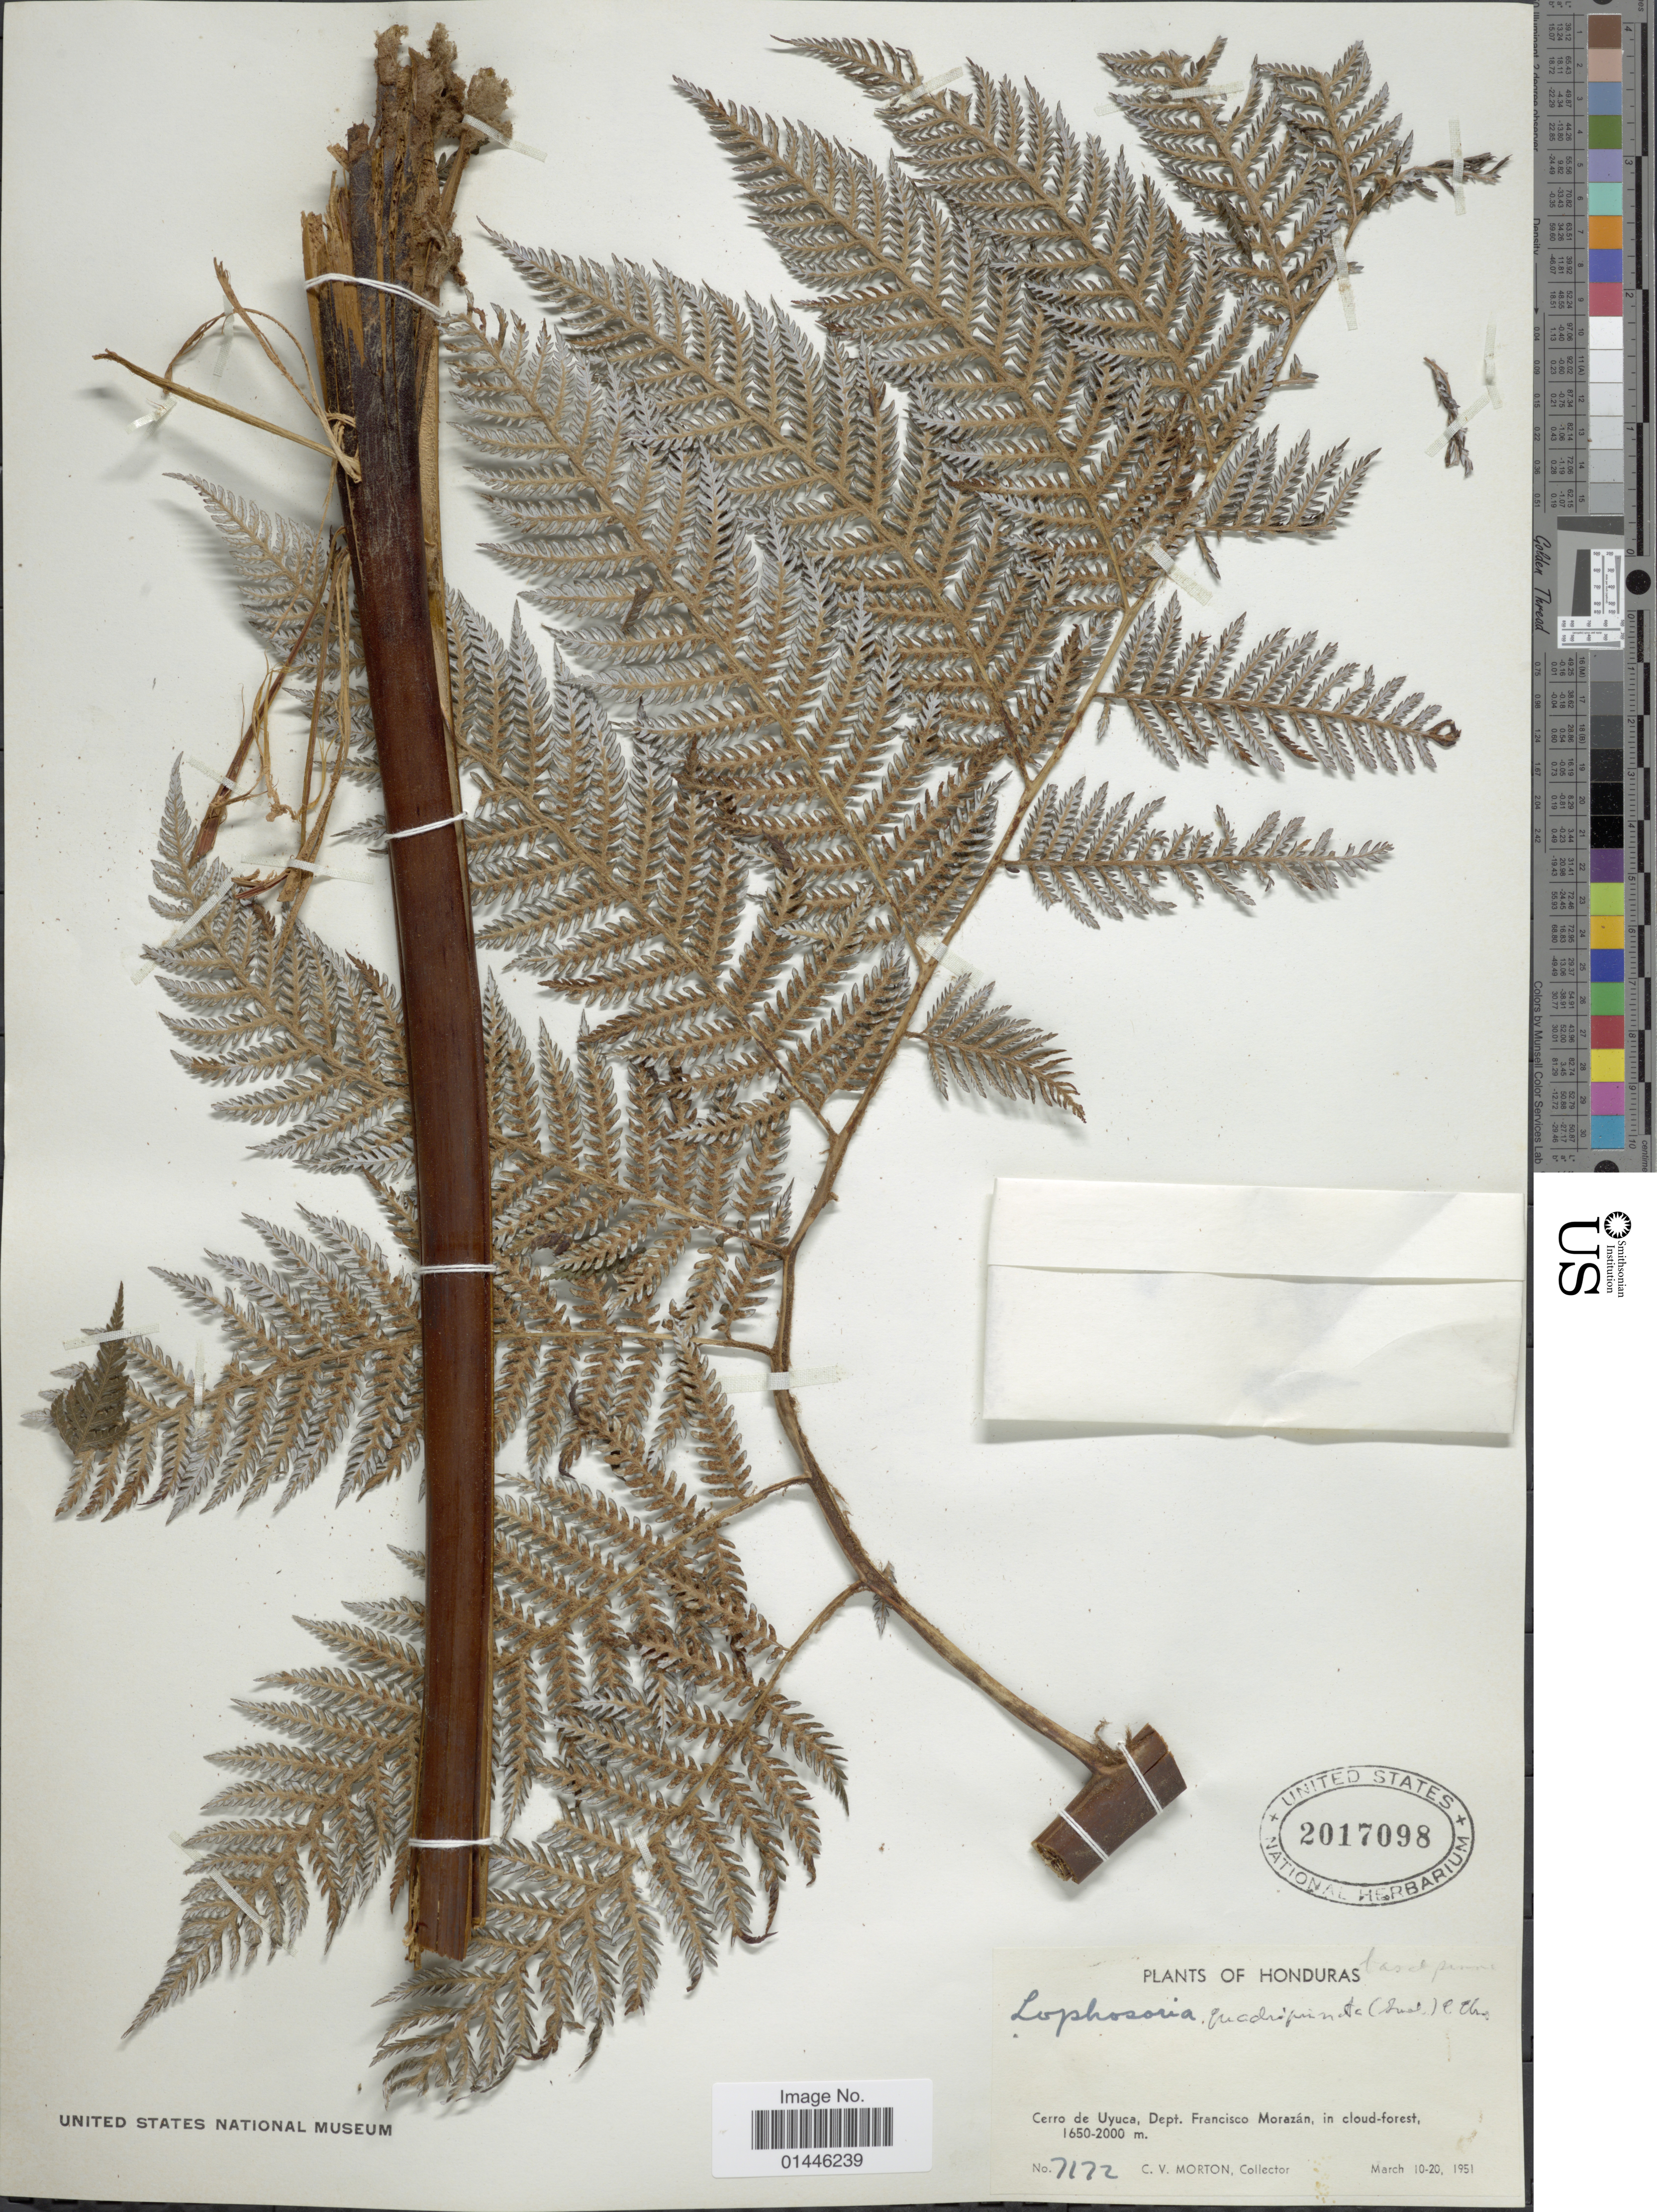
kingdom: Plantae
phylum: Tracheophyta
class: Polypodiopsida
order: Cyatheales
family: Dicksoniaceae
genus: Lophosoria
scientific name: Lophosoria quadripinnata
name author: (J.F. Gmel.) C. Chr.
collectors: C. V. Morton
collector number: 7172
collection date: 1951-03-10/1951-03-20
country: Honduras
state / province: Fco. Morazán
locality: Cerro de Uyuca, Dept. Francisco Morazán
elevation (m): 1650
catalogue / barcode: US 2017098